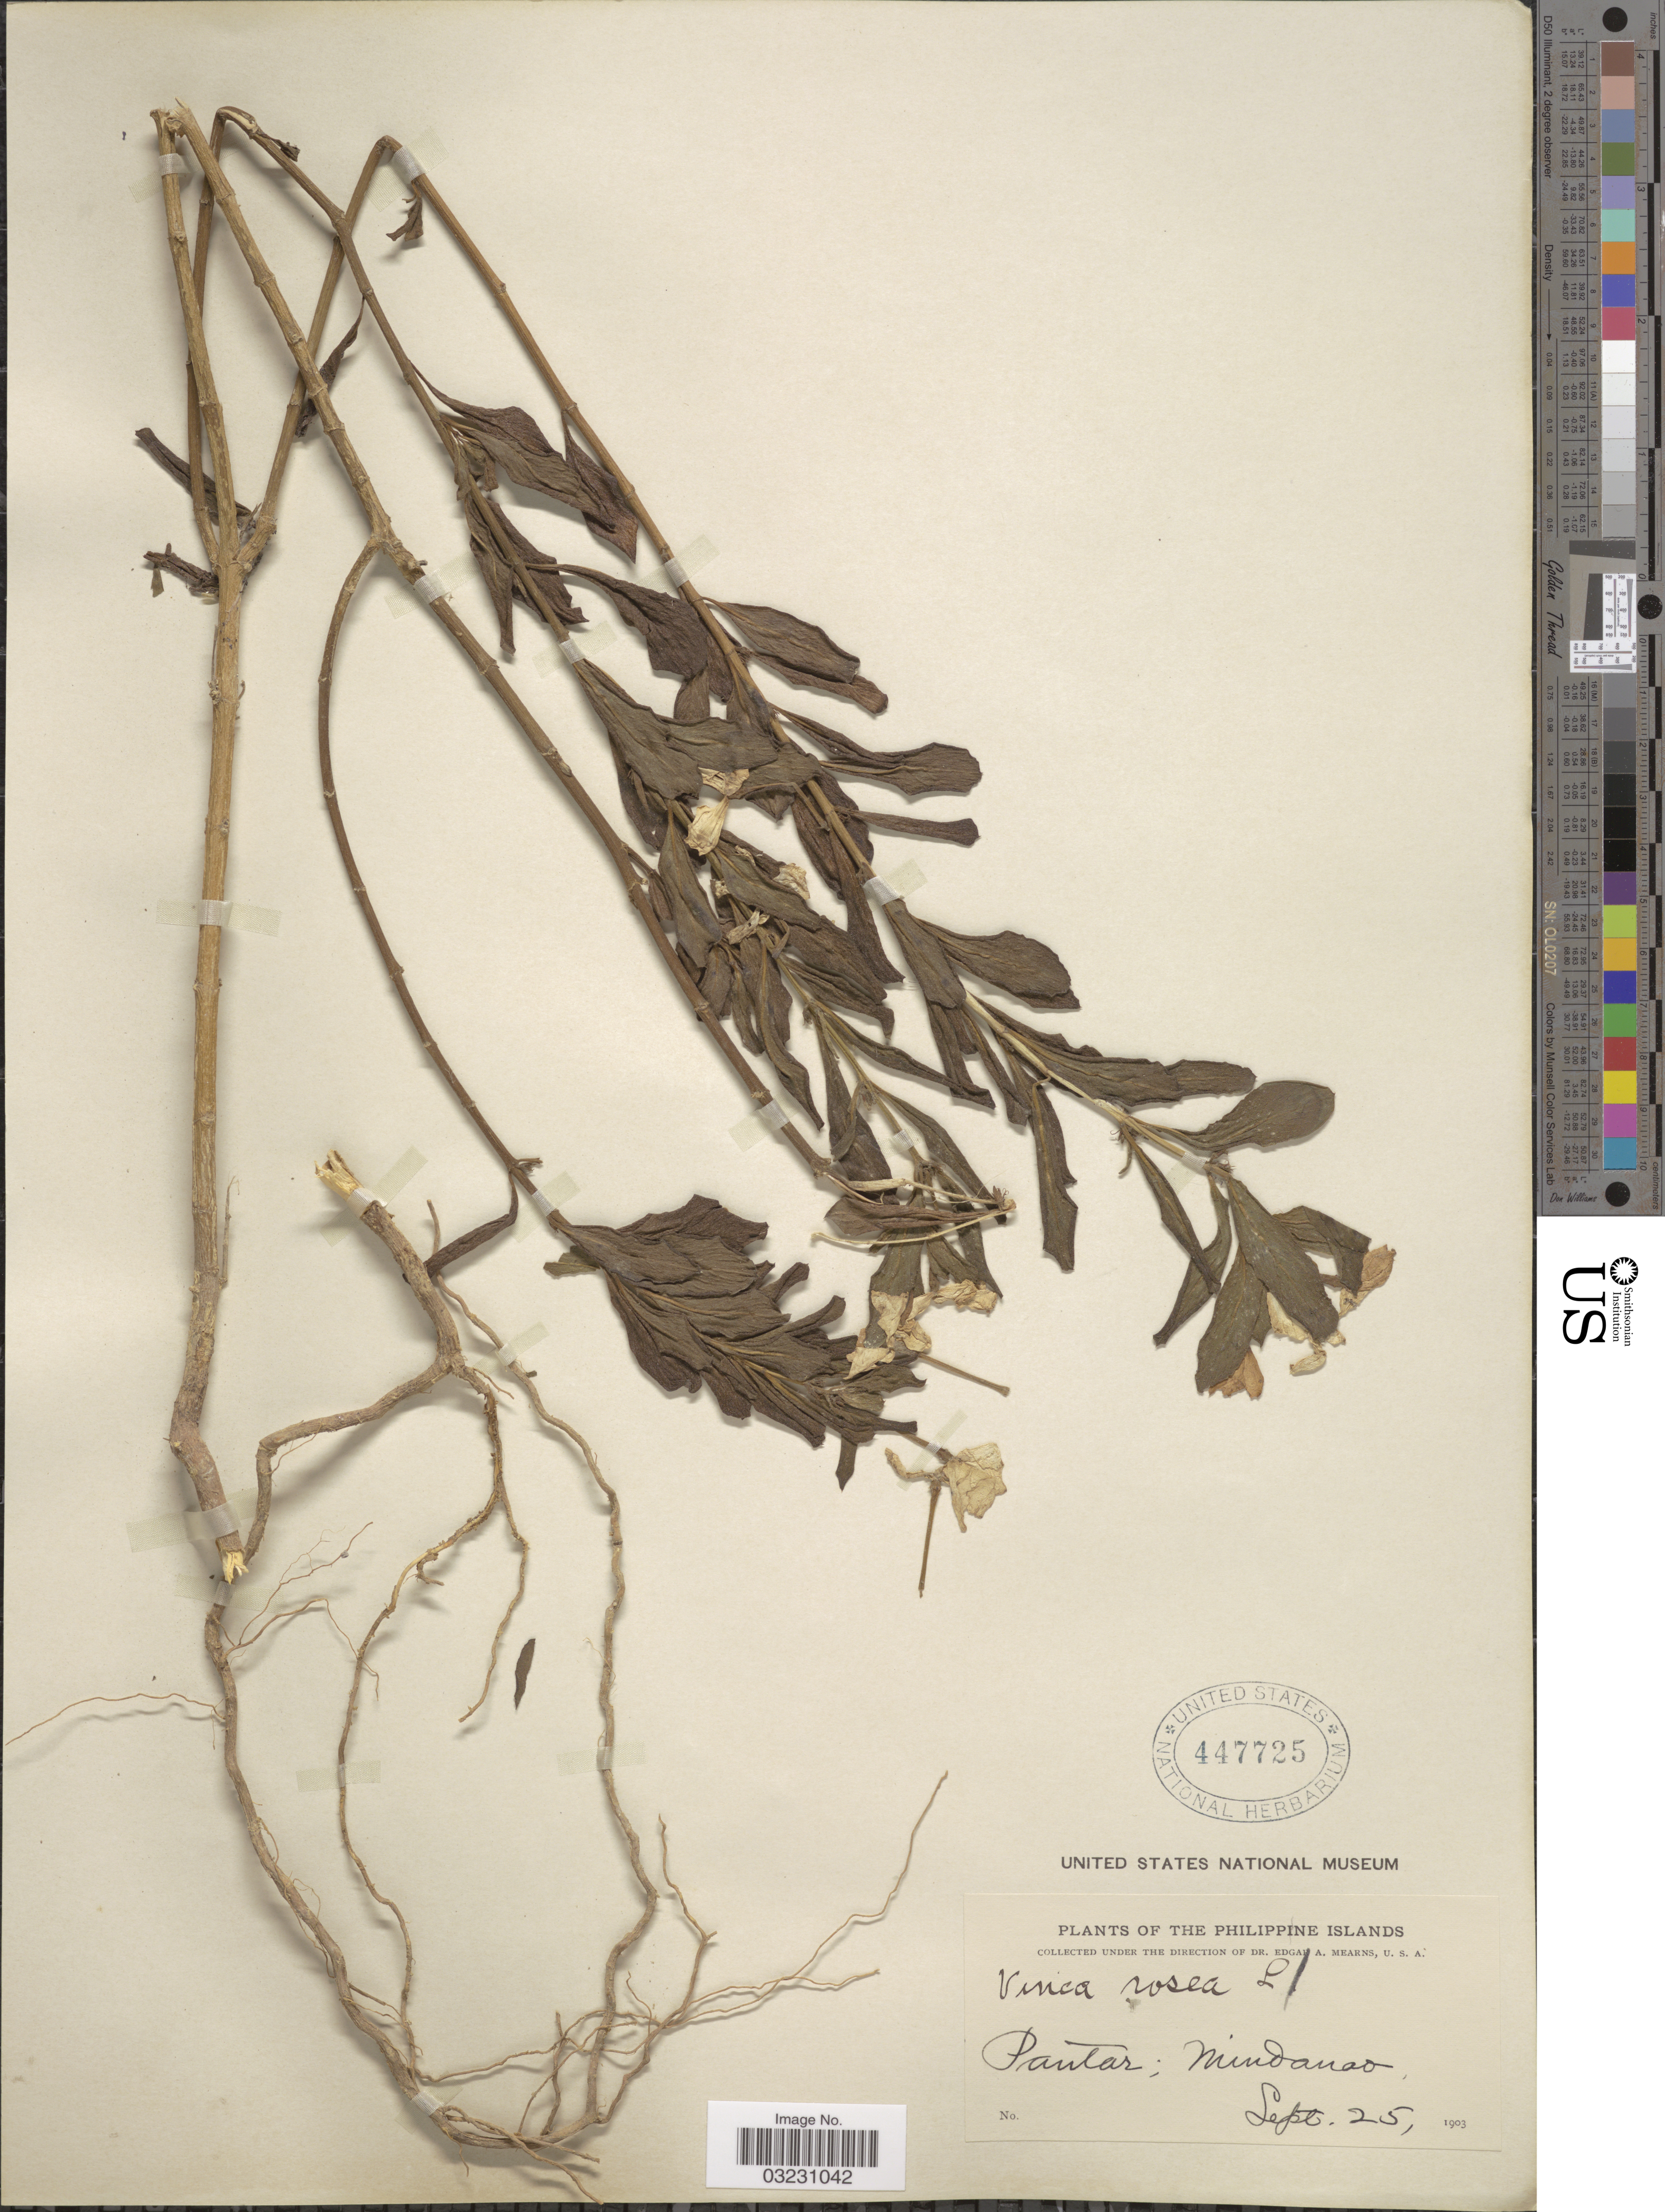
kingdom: Plantae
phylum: Tracheophyta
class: Magnoliopsida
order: Gentianales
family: Apocynaceae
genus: Catharanthus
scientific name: Catharanthus roseus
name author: (L.) G. Don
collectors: E. A. Mearns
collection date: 1903-09-25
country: Philippines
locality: Pantar; Mindanao.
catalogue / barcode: US 447725